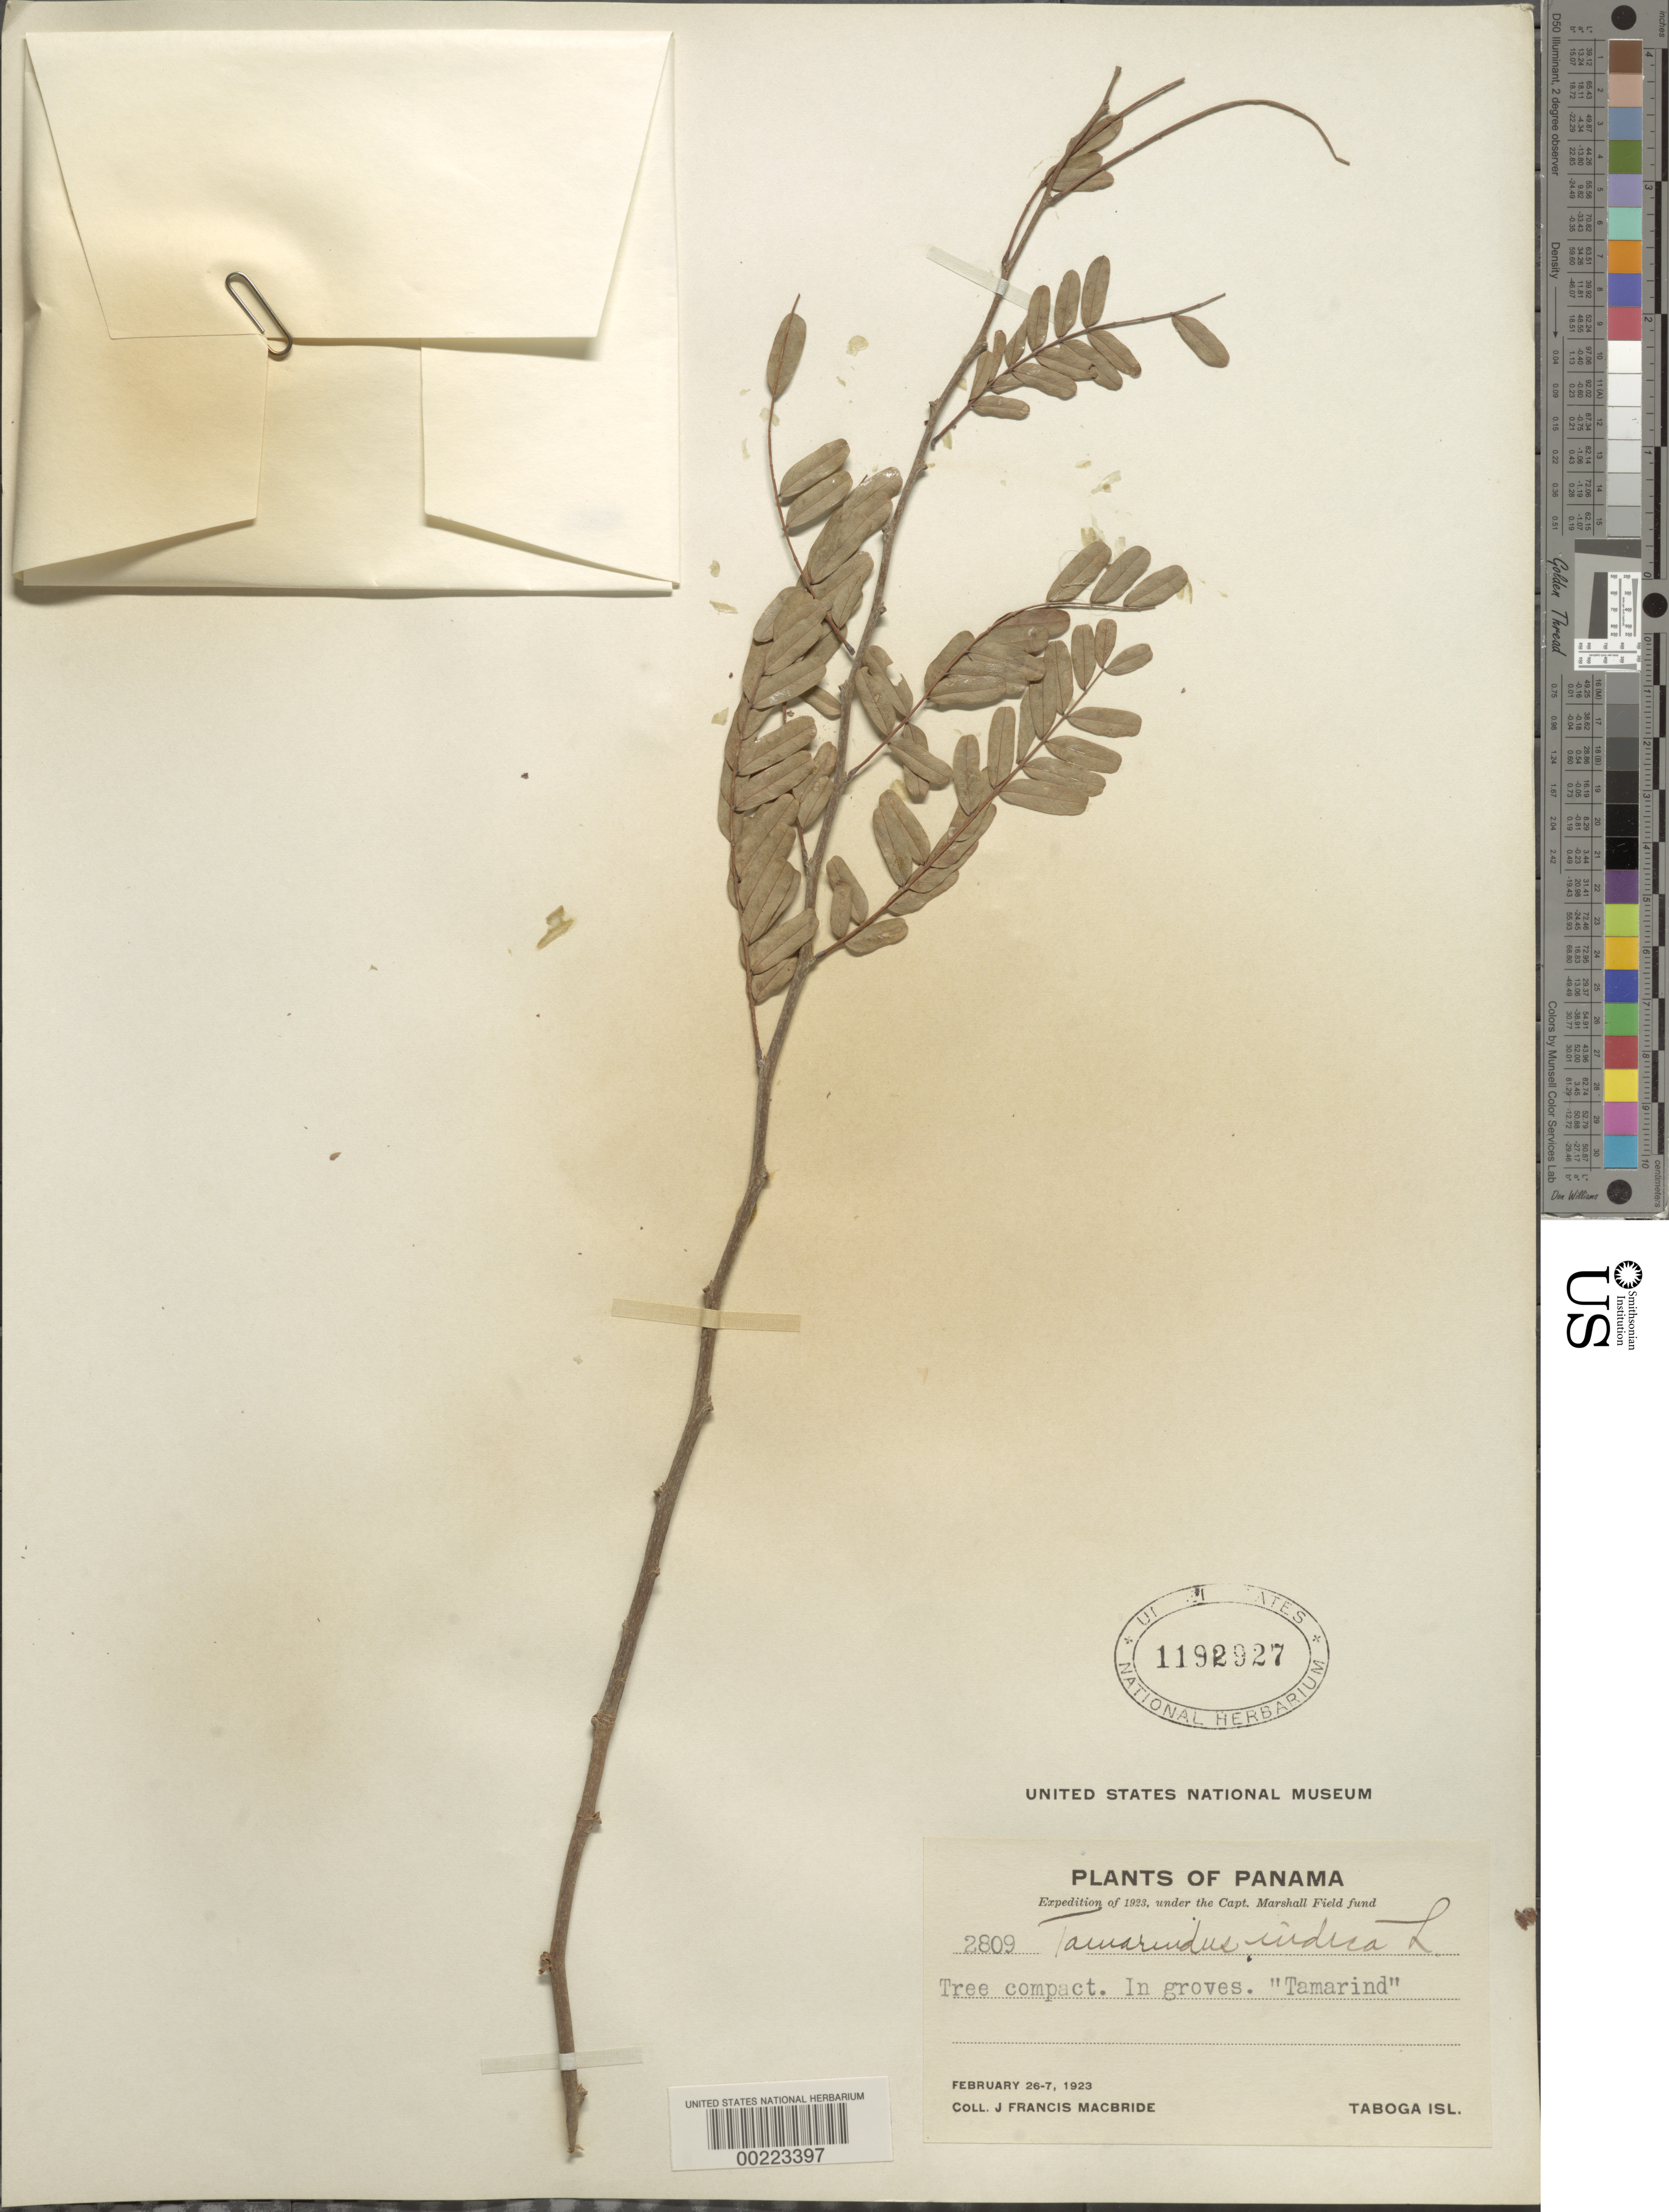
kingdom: Plantae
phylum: Tracheophyta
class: Magnoliopsida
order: Fabales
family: Fabaceae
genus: Tamarindus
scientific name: Tamarindus indica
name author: L.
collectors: J. F. Macbride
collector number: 2809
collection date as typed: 26 Feb 1923 to 27 Feb 1923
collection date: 1923-02-26/1923-02-27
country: Panama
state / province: Panamá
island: Taboga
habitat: In groves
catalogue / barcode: US 1192927